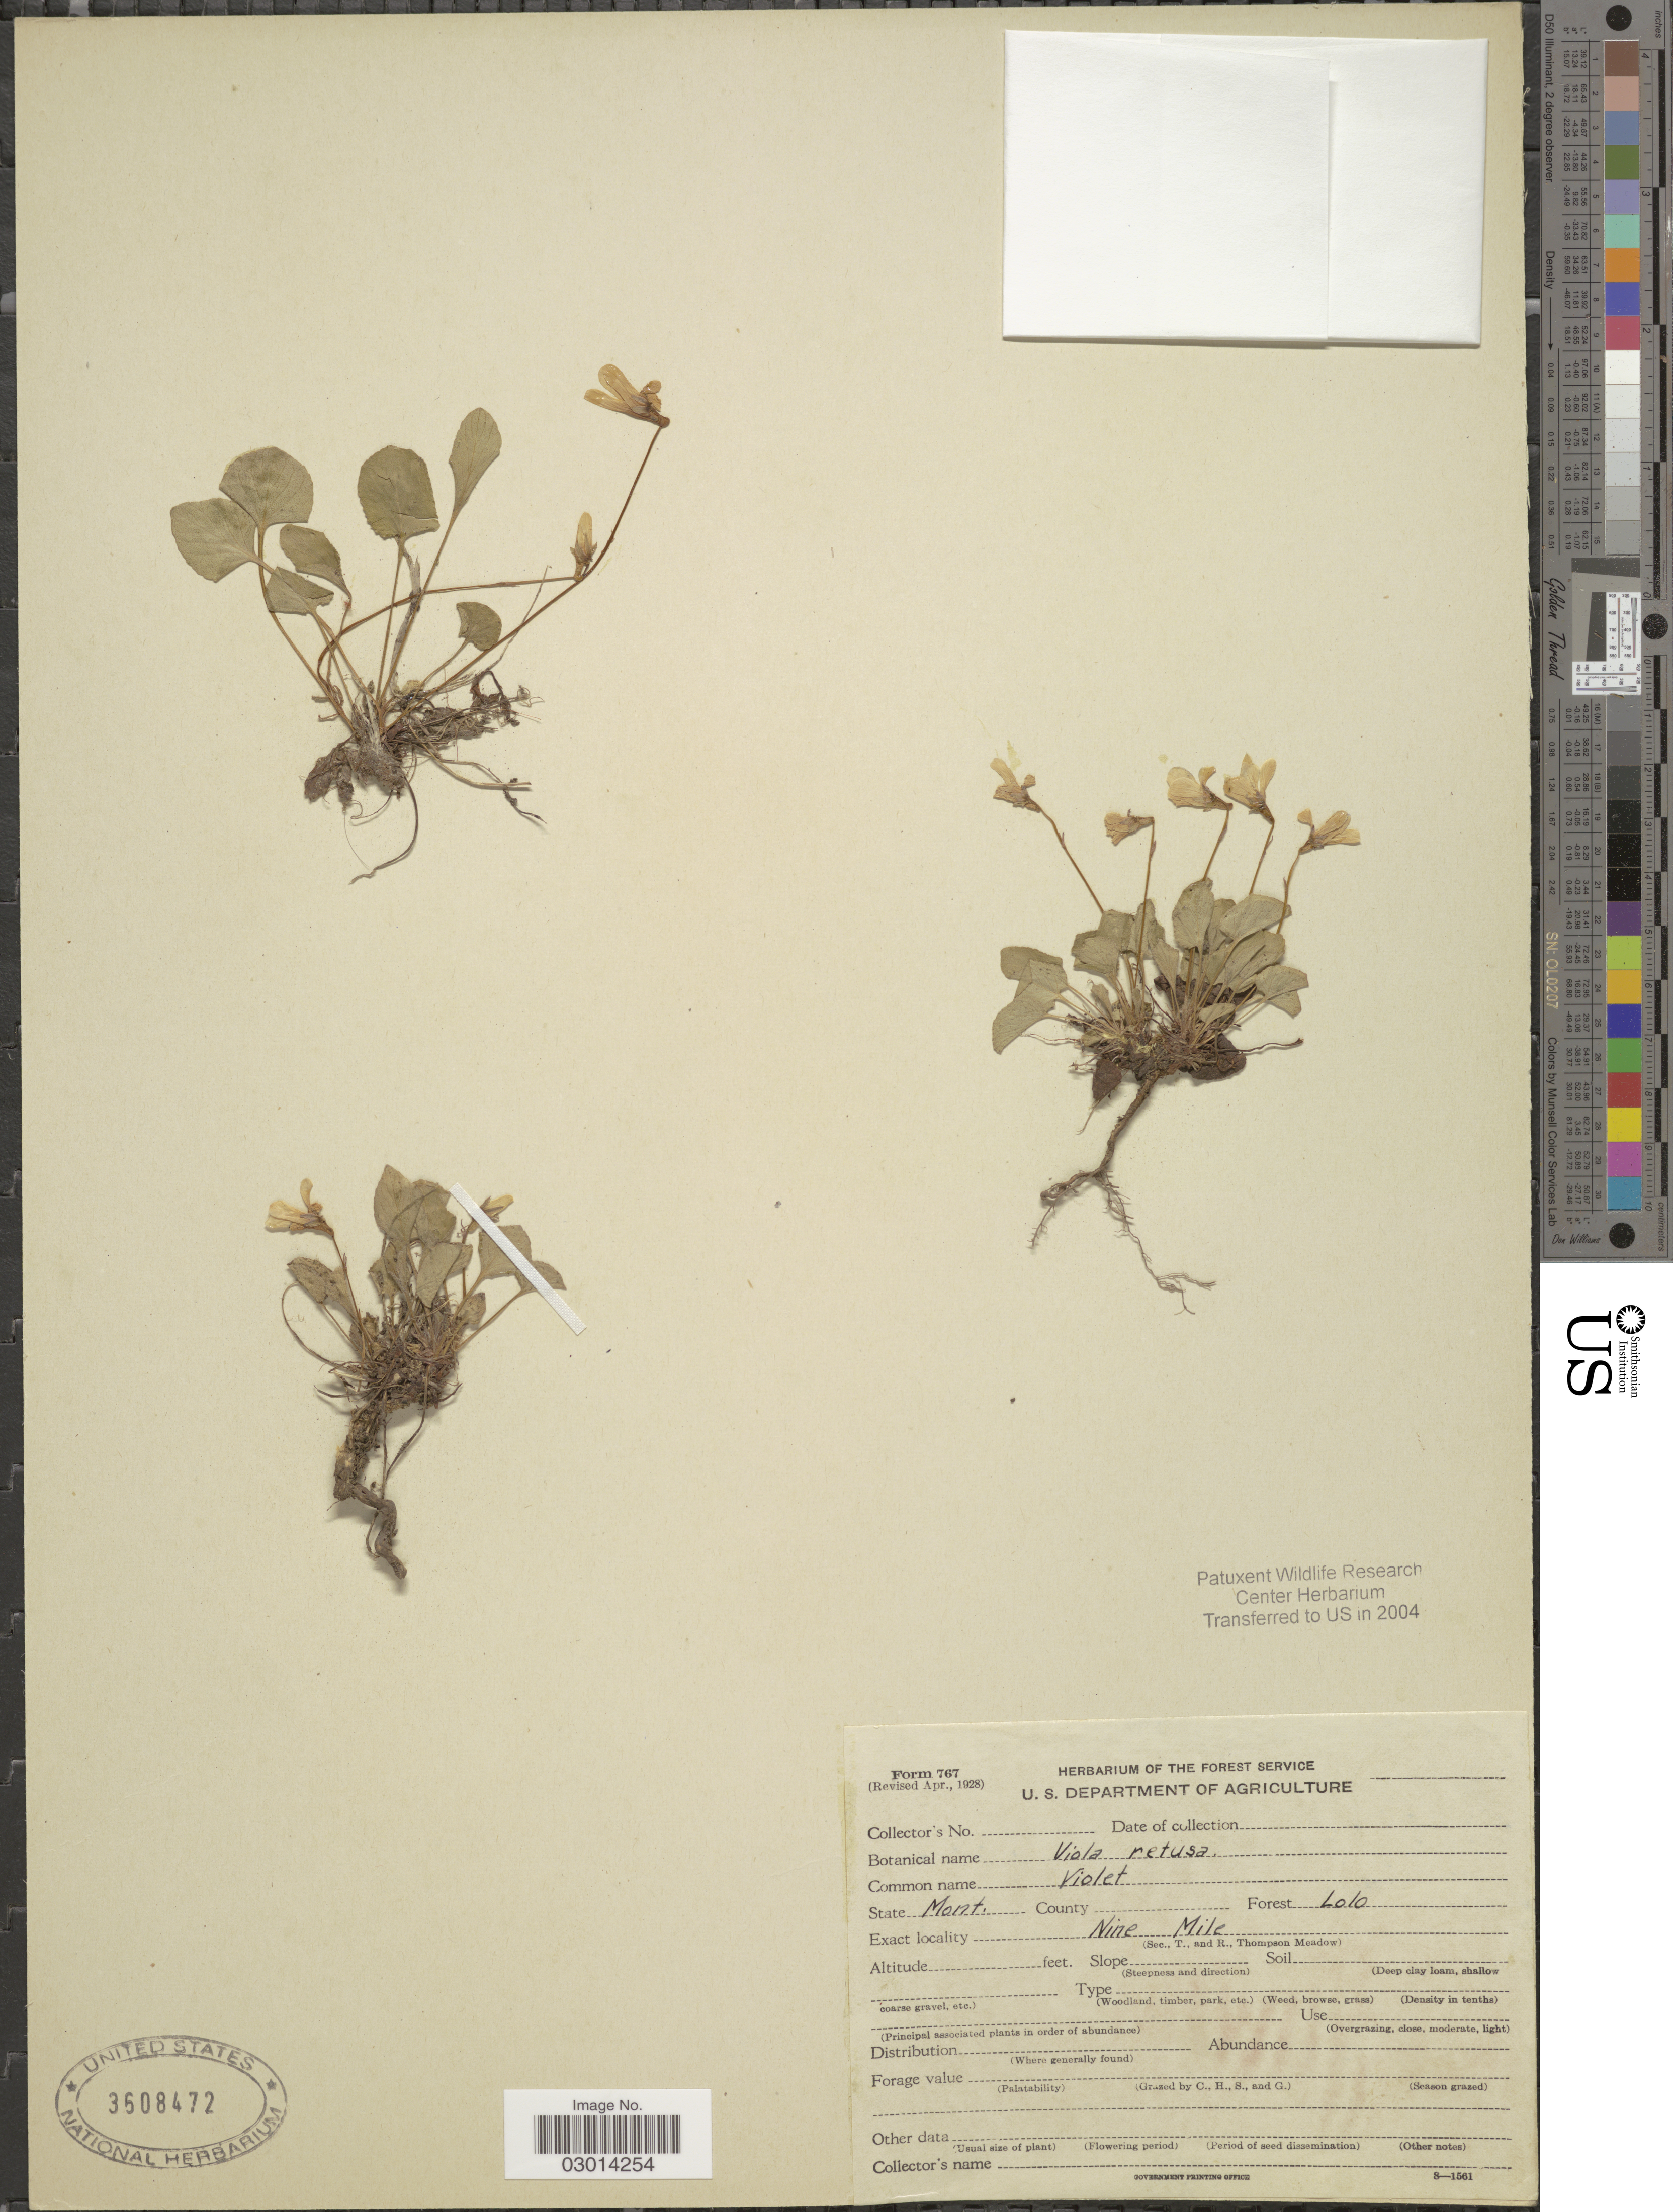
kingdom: Plantae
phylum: Tracheophyta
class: Magnoliopsida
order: Malpighiales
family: Violaceae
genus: Viola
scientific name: Viola retusa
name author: Greene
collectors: Ex herb. Forest Service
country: United States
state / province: Montana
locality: Mont. Forest Lolo. Nine Mile.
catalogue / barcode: US 3608472